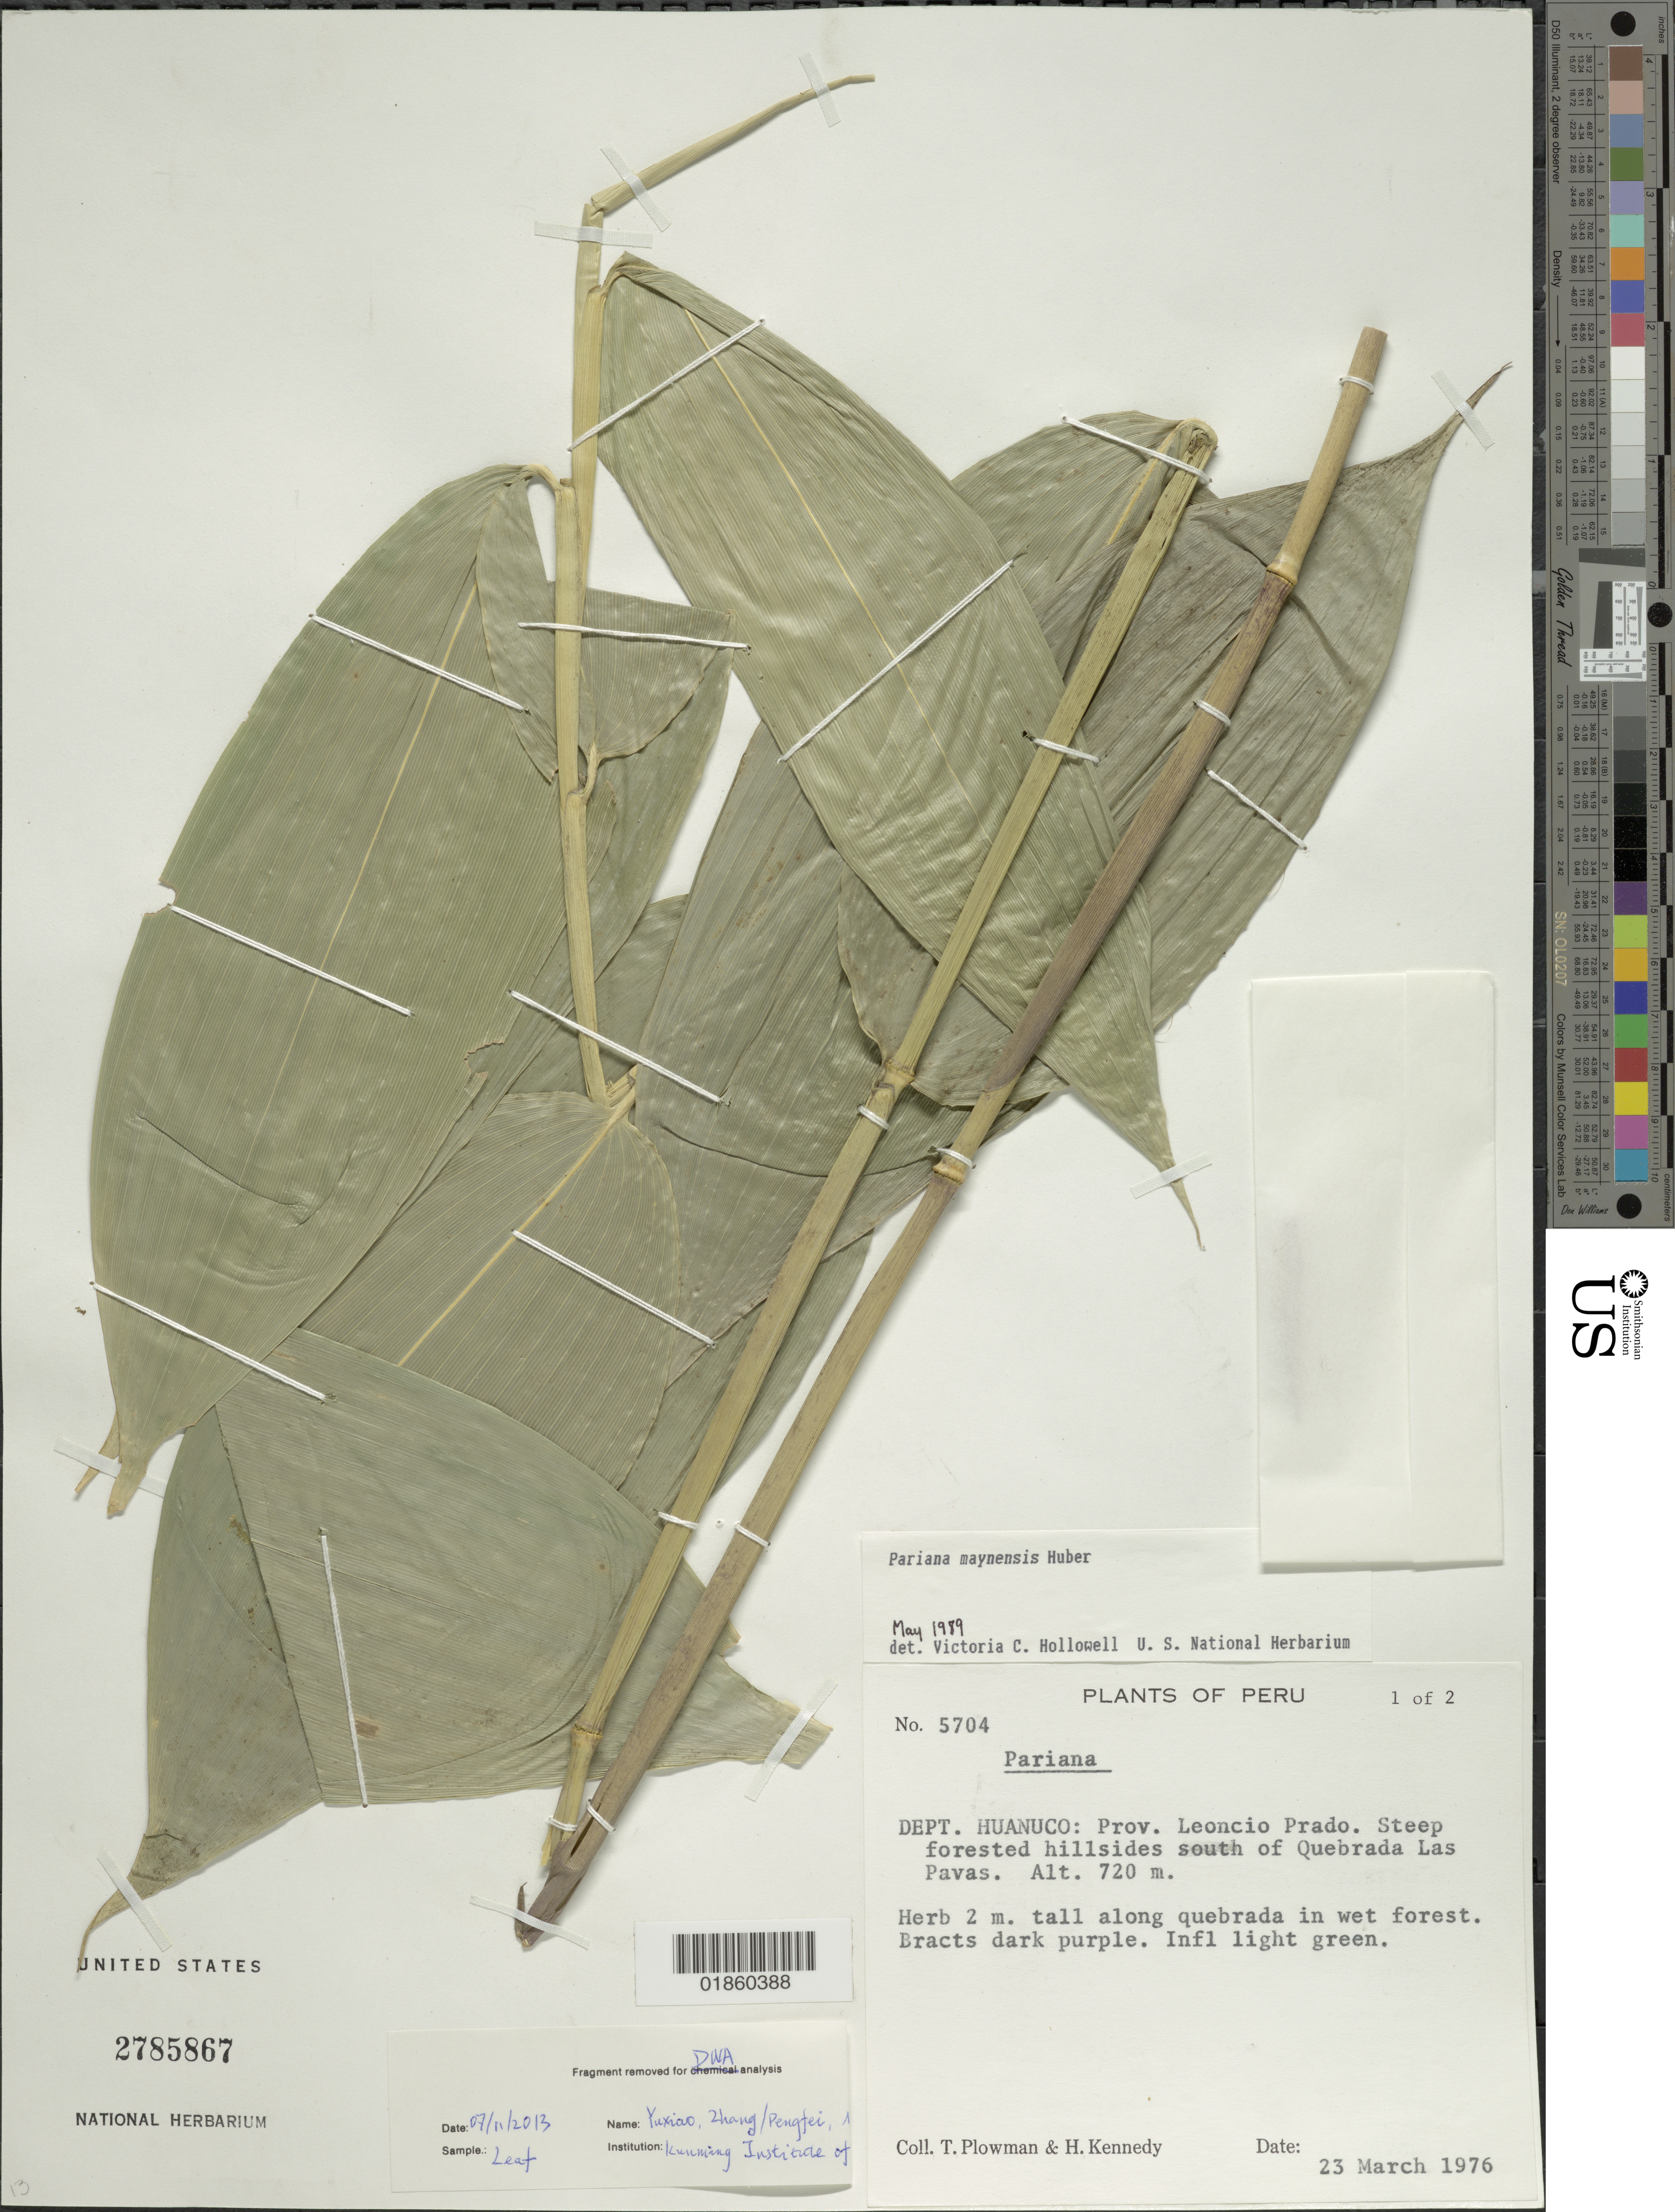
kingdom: Plantae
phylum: Tracheophyta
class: Liliopsida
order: Poales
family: Poaceae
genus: Pariana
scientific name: Pariana maynensis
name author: Huber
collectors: T. Plowman & H. Kennedy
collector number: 5704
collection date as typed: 23 Mar 1976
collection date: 1976-03-23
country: Peru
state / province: Huánuco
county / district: Leoncio Prado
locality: South of Quebrada Las Pavas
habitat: steep forested hillside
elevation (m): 720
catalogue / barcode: US 2785867